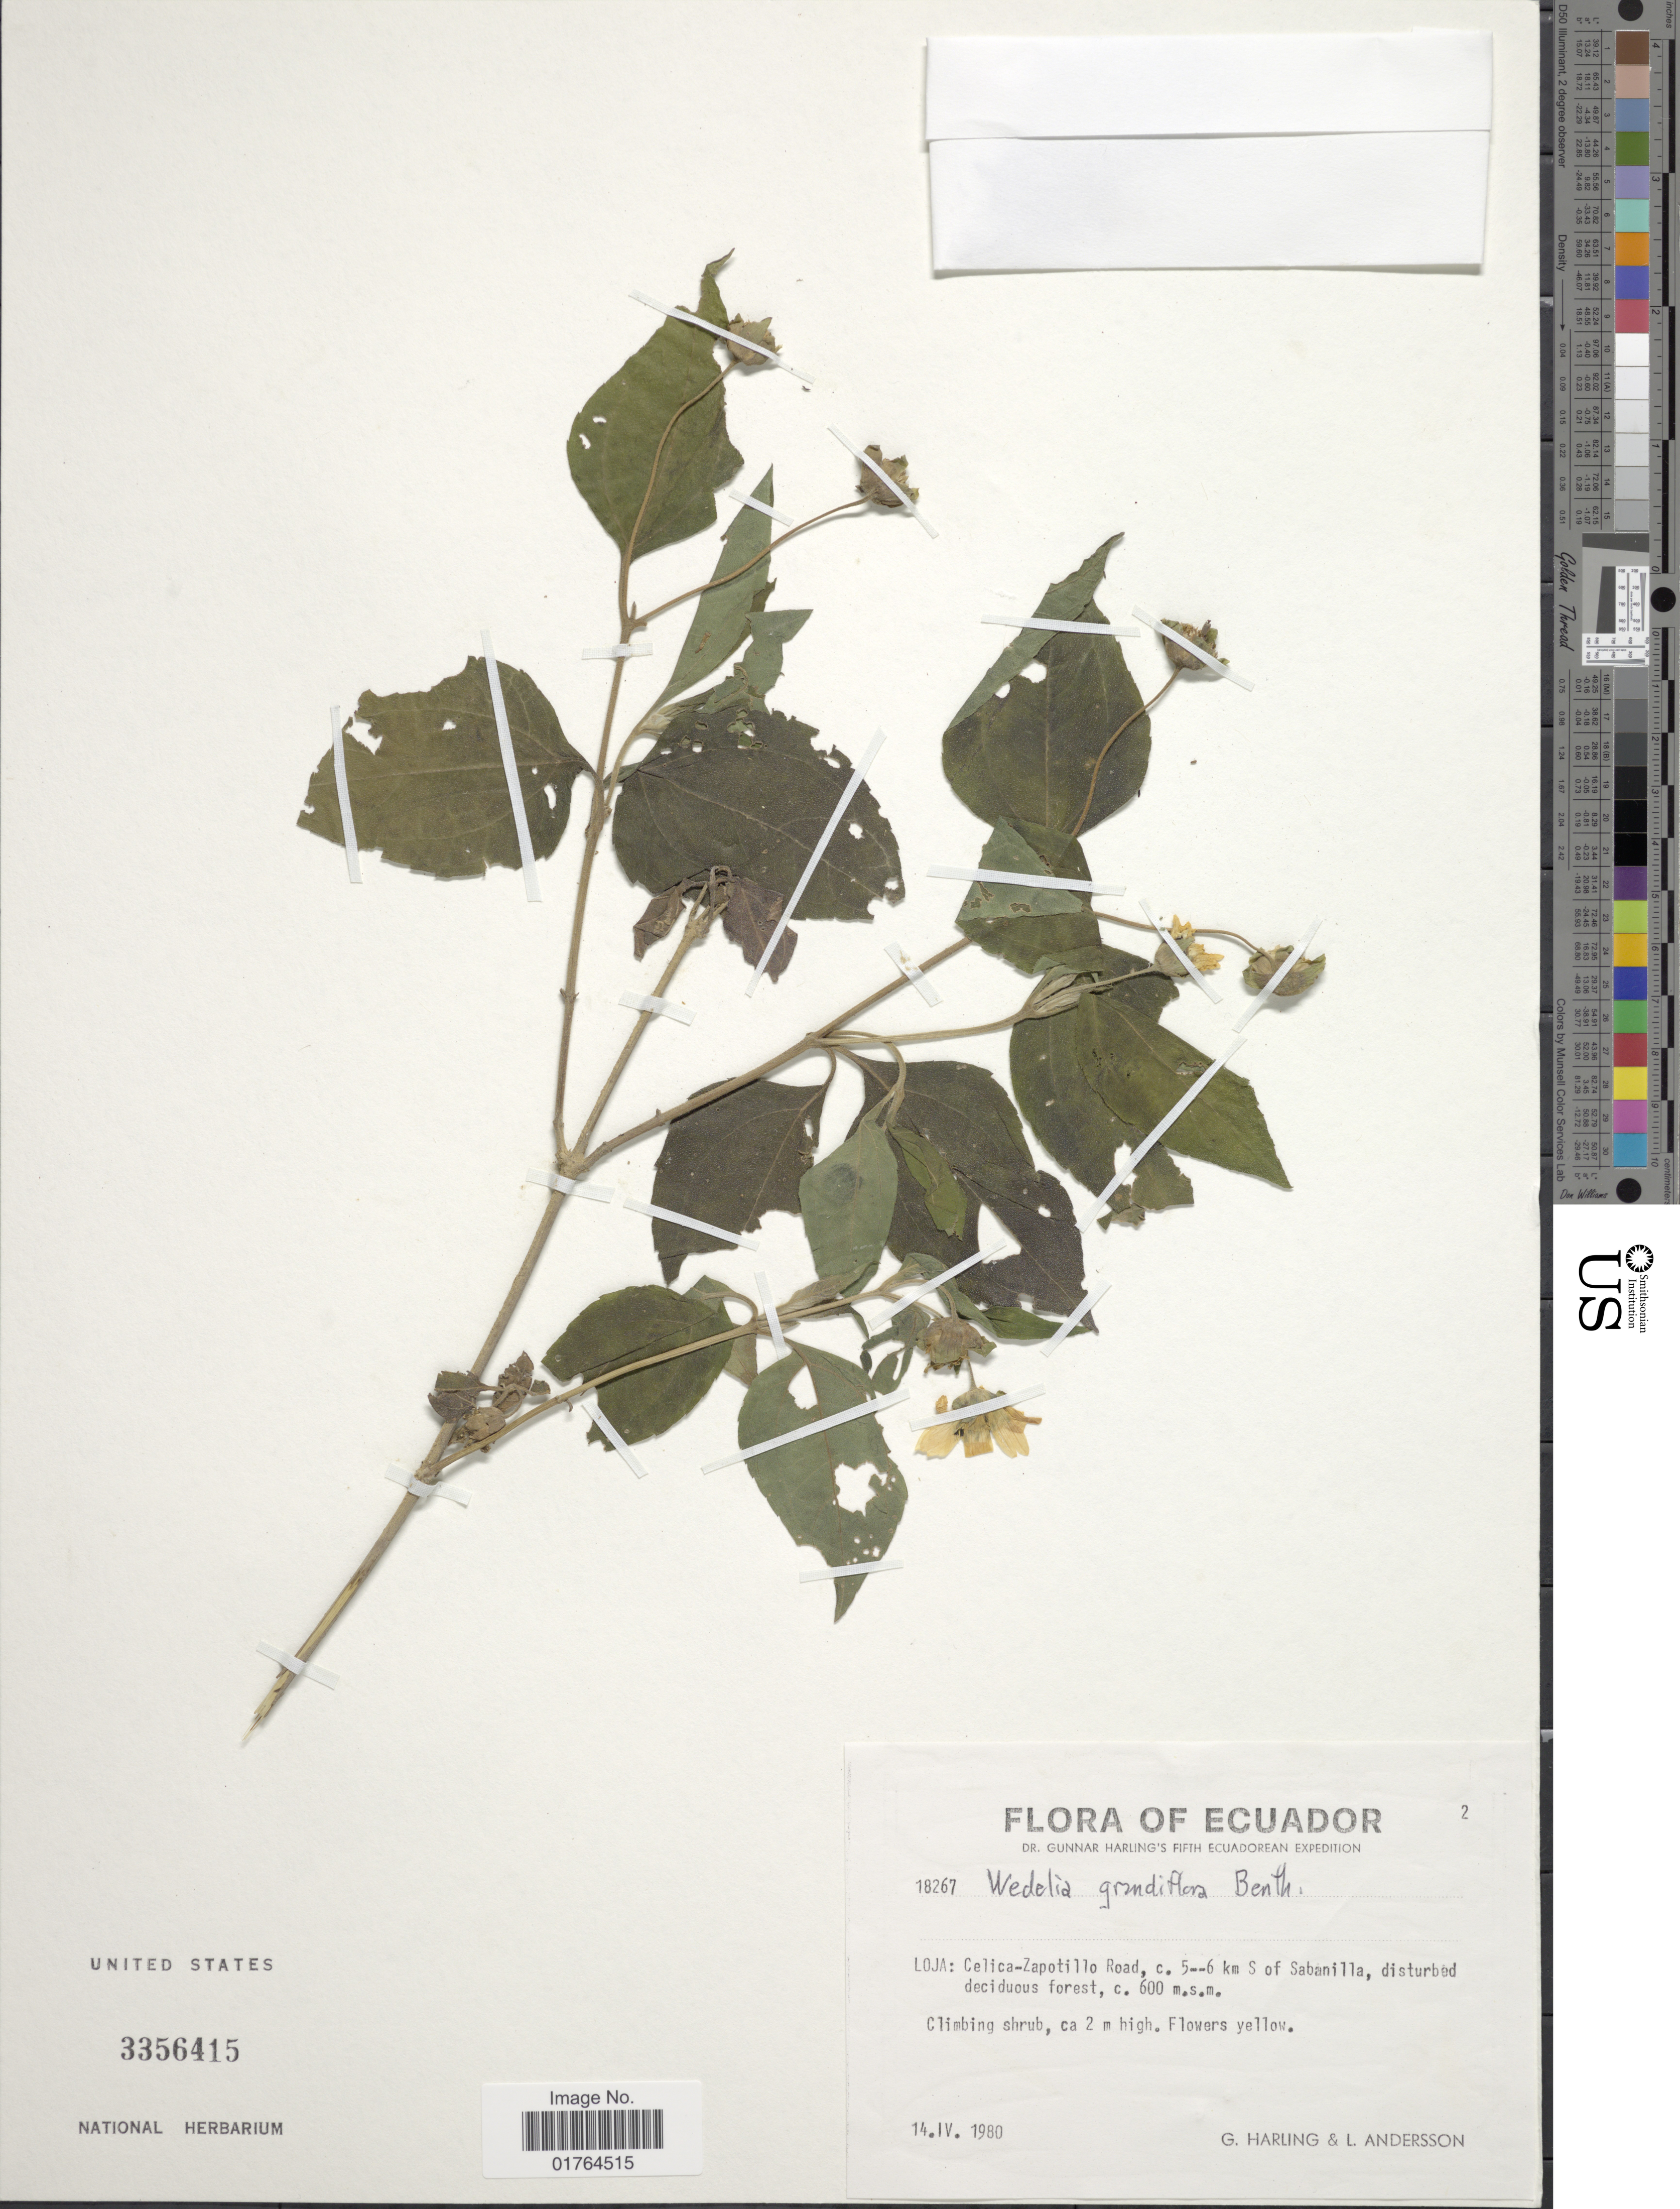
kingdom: Plantae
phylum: Tracheophyta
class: Magnoliopsida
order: Asterales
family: Asteraceae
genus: Wedelia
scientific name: Wedelia grandiflora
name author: Benth.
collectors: G. Harling & L. Andersson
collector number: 18267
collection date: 1980-04-14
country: Ecuador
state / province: Loja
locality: Celica-Zapotillo Road, c. 5--6 km S of Sabanilla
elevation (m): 600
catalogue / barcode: US 3356415